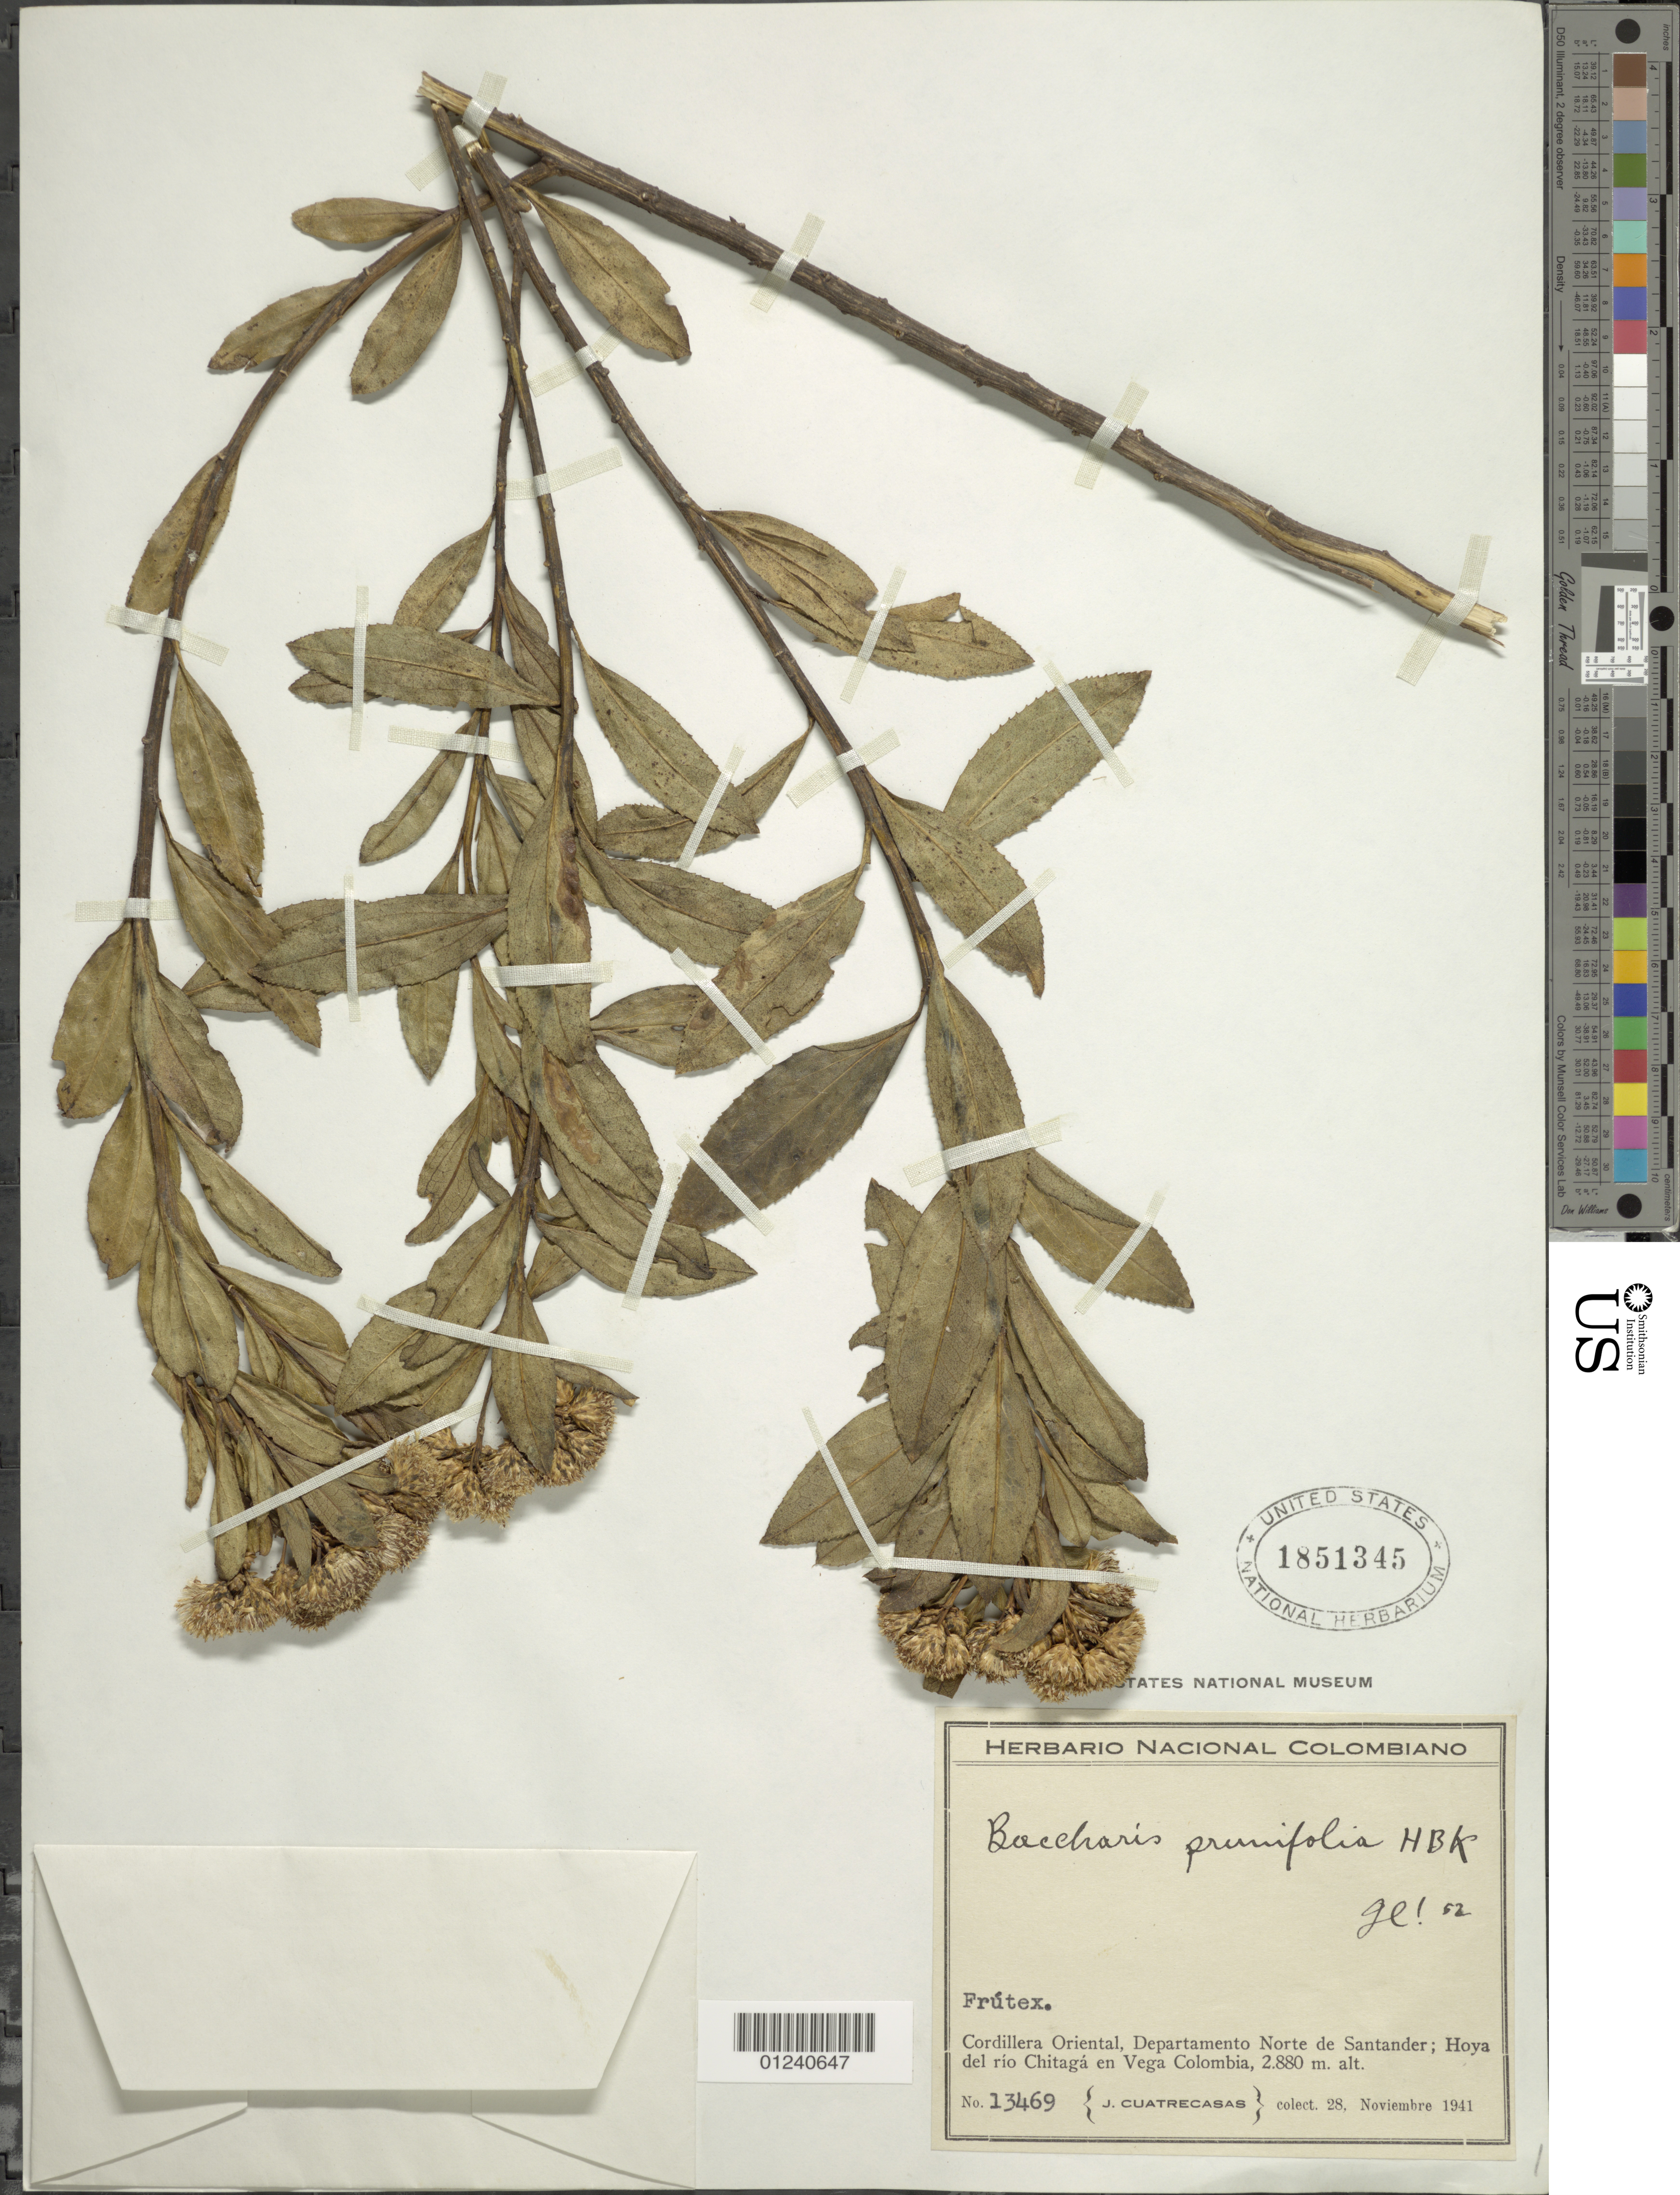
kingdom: Plantae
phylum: Tracheophyta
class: Magnoliopsida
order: Asterales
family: Asteraceae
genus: Baccharis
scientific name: Baccharis prunifolia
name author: Kunth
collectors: J. Cuatrecasas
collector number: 13469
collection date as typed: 28 Nov 1941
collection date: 1941-11-28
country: Colombia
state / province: Norte de Santander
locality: Hoya del Rio Chitagá en Vega Colombia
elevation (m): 2880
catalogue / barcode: US 1851345